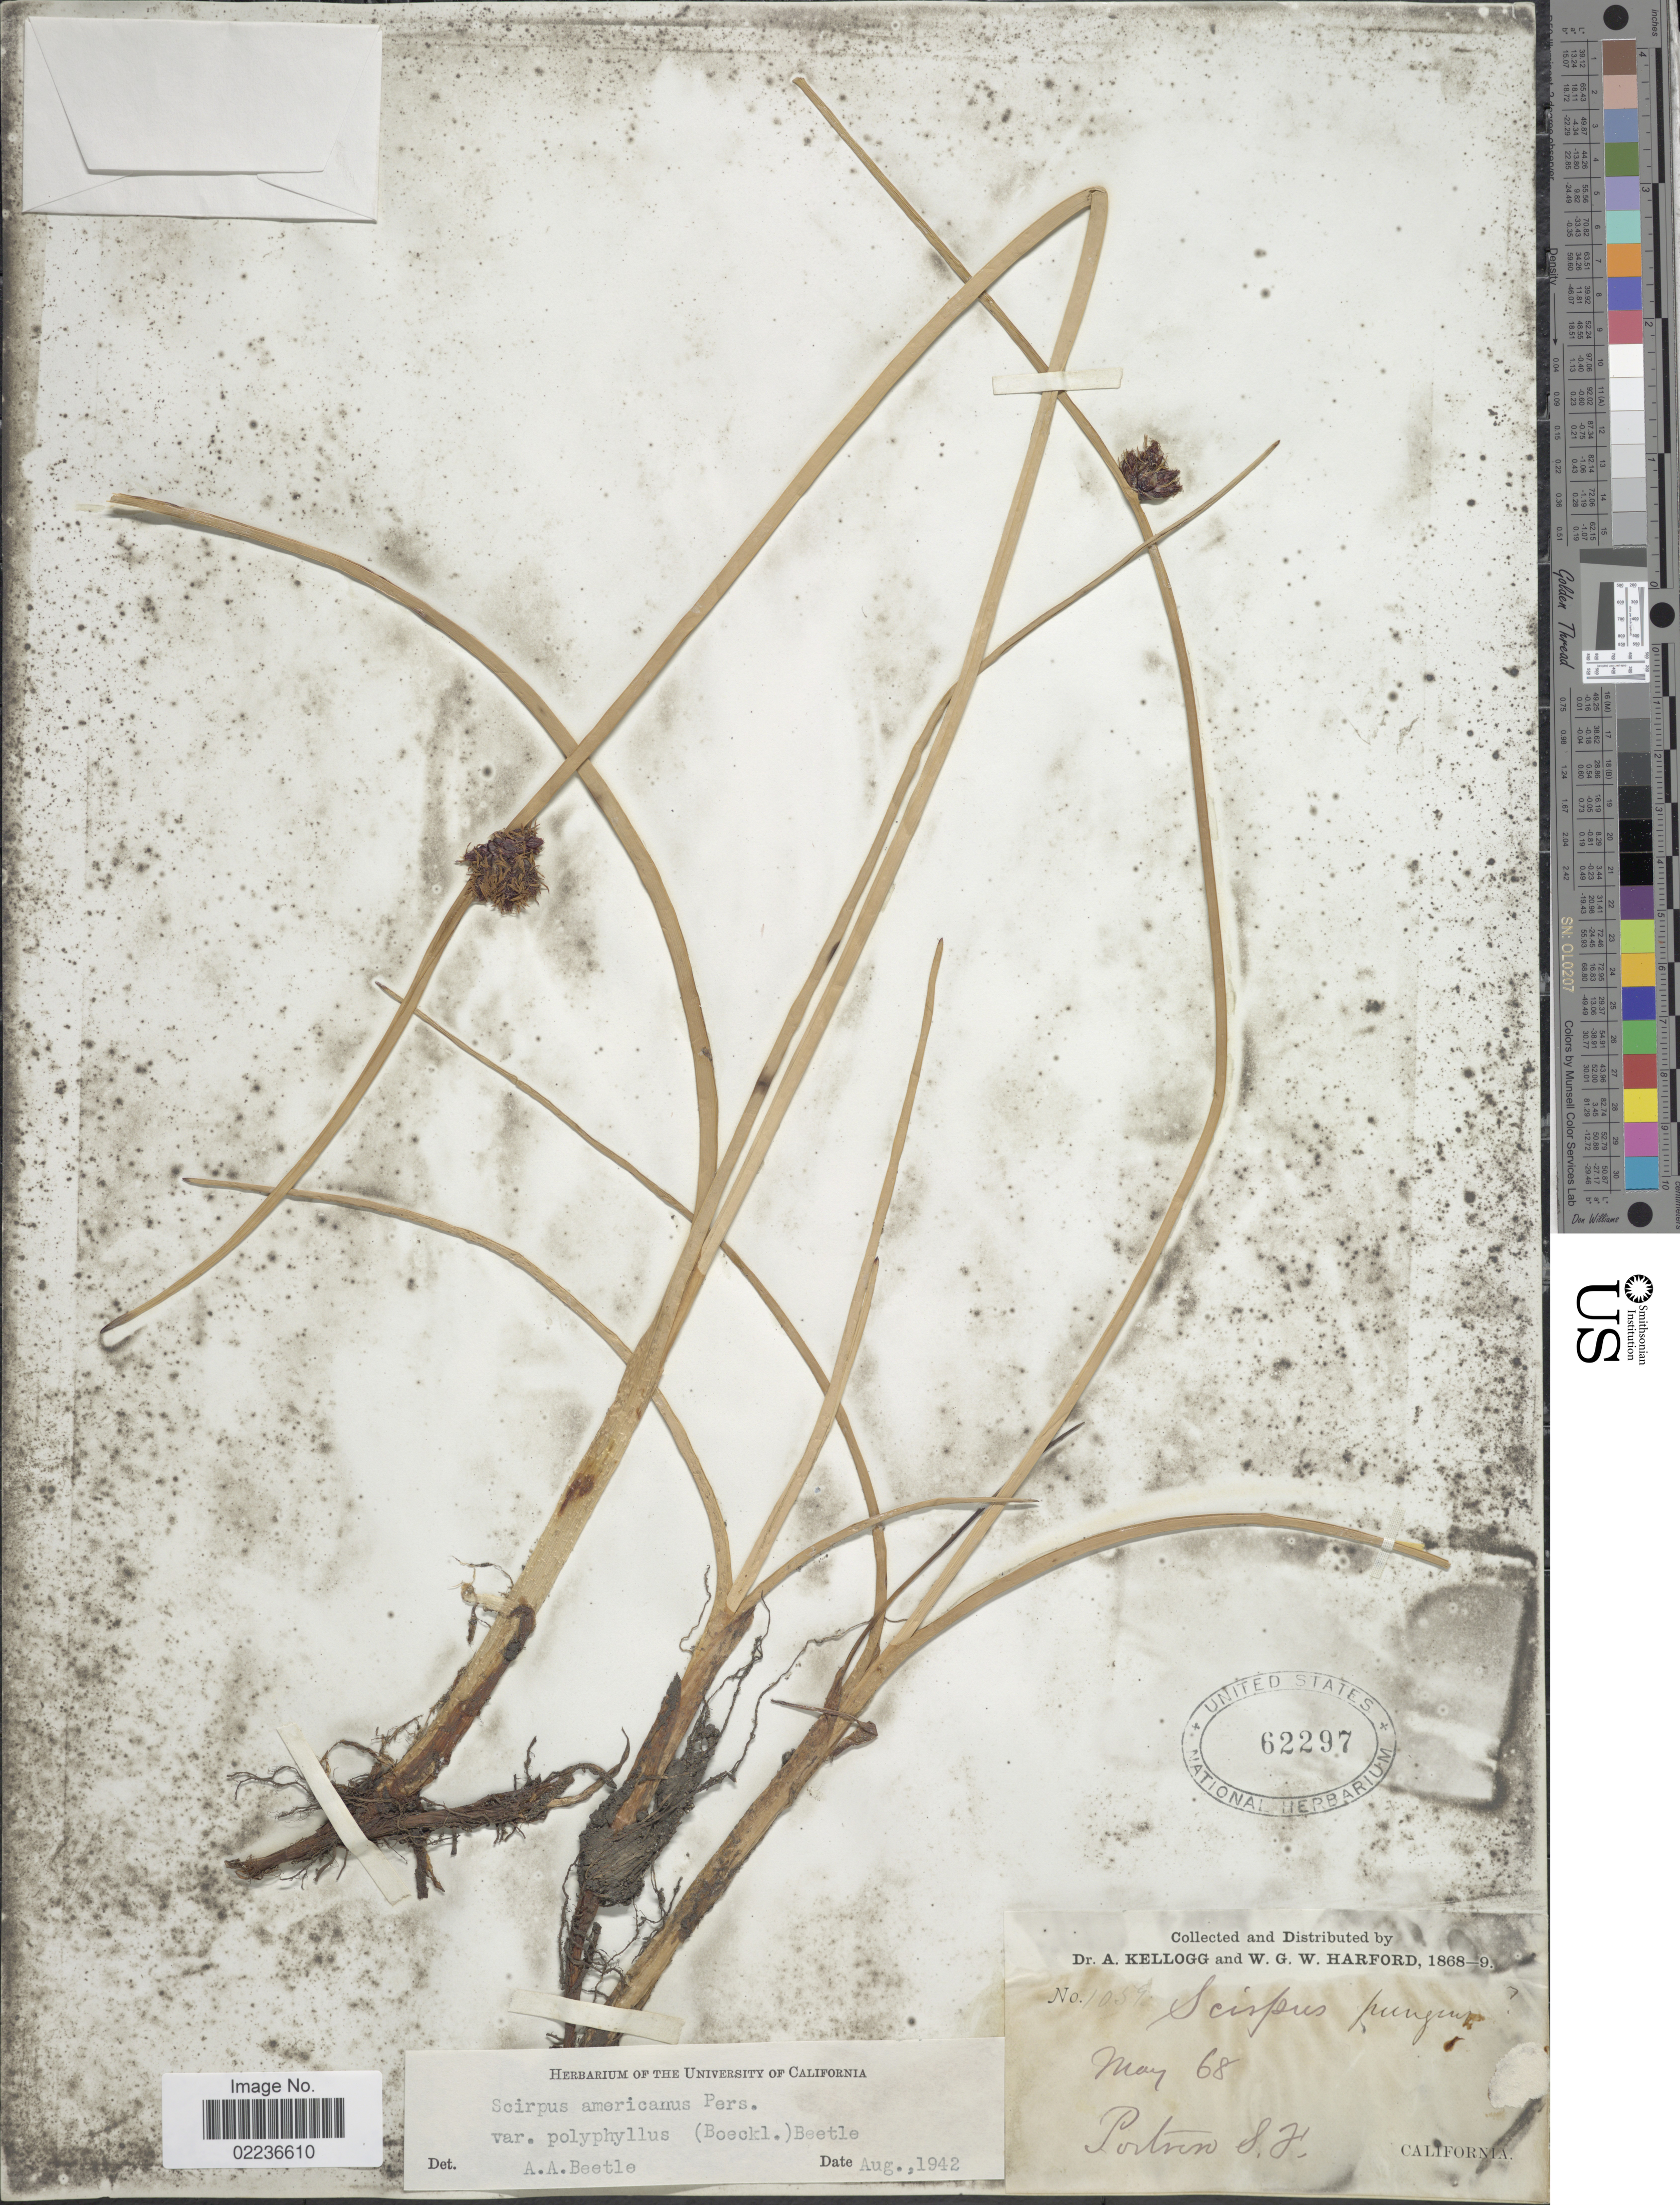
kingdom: Plantae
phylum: Tracheophyta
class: Liliopsida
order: Poales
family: Cyperaceae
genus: Schoenoplectus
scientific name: Schoenoplectus pungens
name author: (Vahl) Palla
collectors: A. Kellogg & W. G. W. Harford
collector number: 1059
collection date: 1868-05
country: United States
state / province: California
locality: Portion S.J.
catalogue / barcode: US 62297